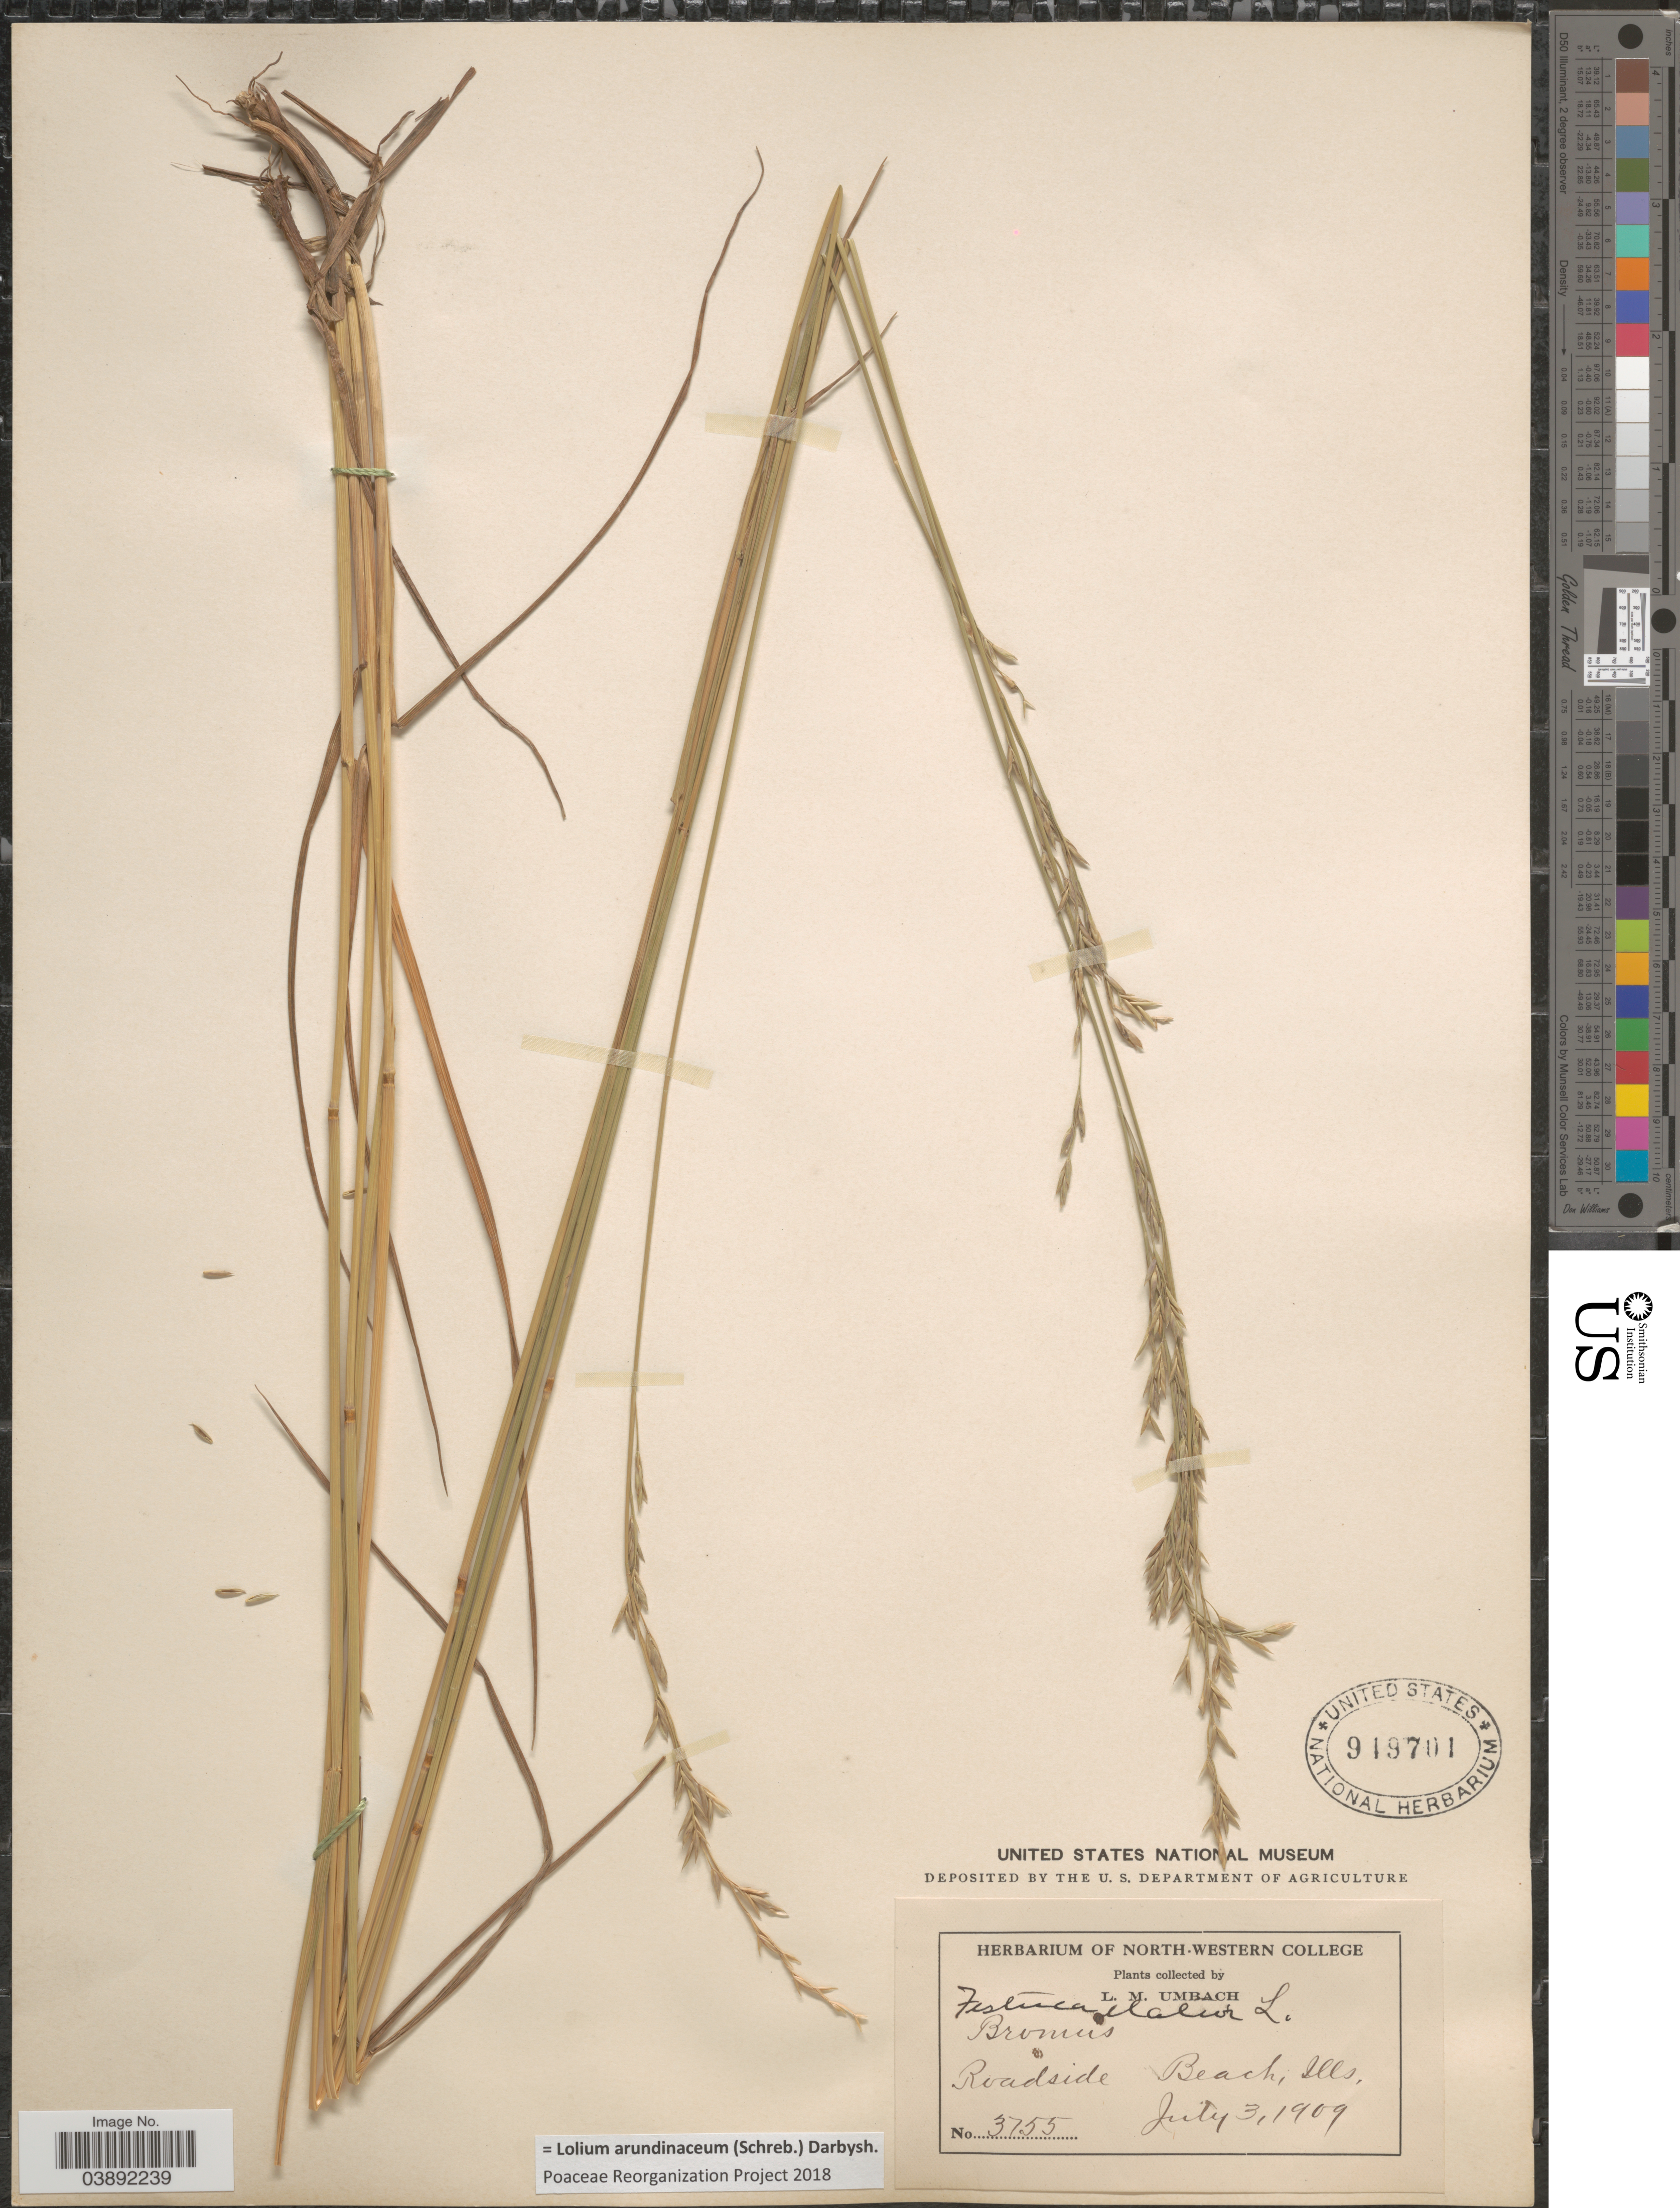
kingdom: Plantae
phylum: Tracheophyta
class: Liliopsida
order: Poales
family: Poaceae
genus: Lolium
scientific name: Lolium arundinaceum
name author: (Schreb.) Darbysh.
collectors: L. M. Umbach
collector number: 3755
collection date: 1909-07-03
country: United States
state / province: Illinois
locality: Roadside Beach.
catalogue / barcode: US 949701